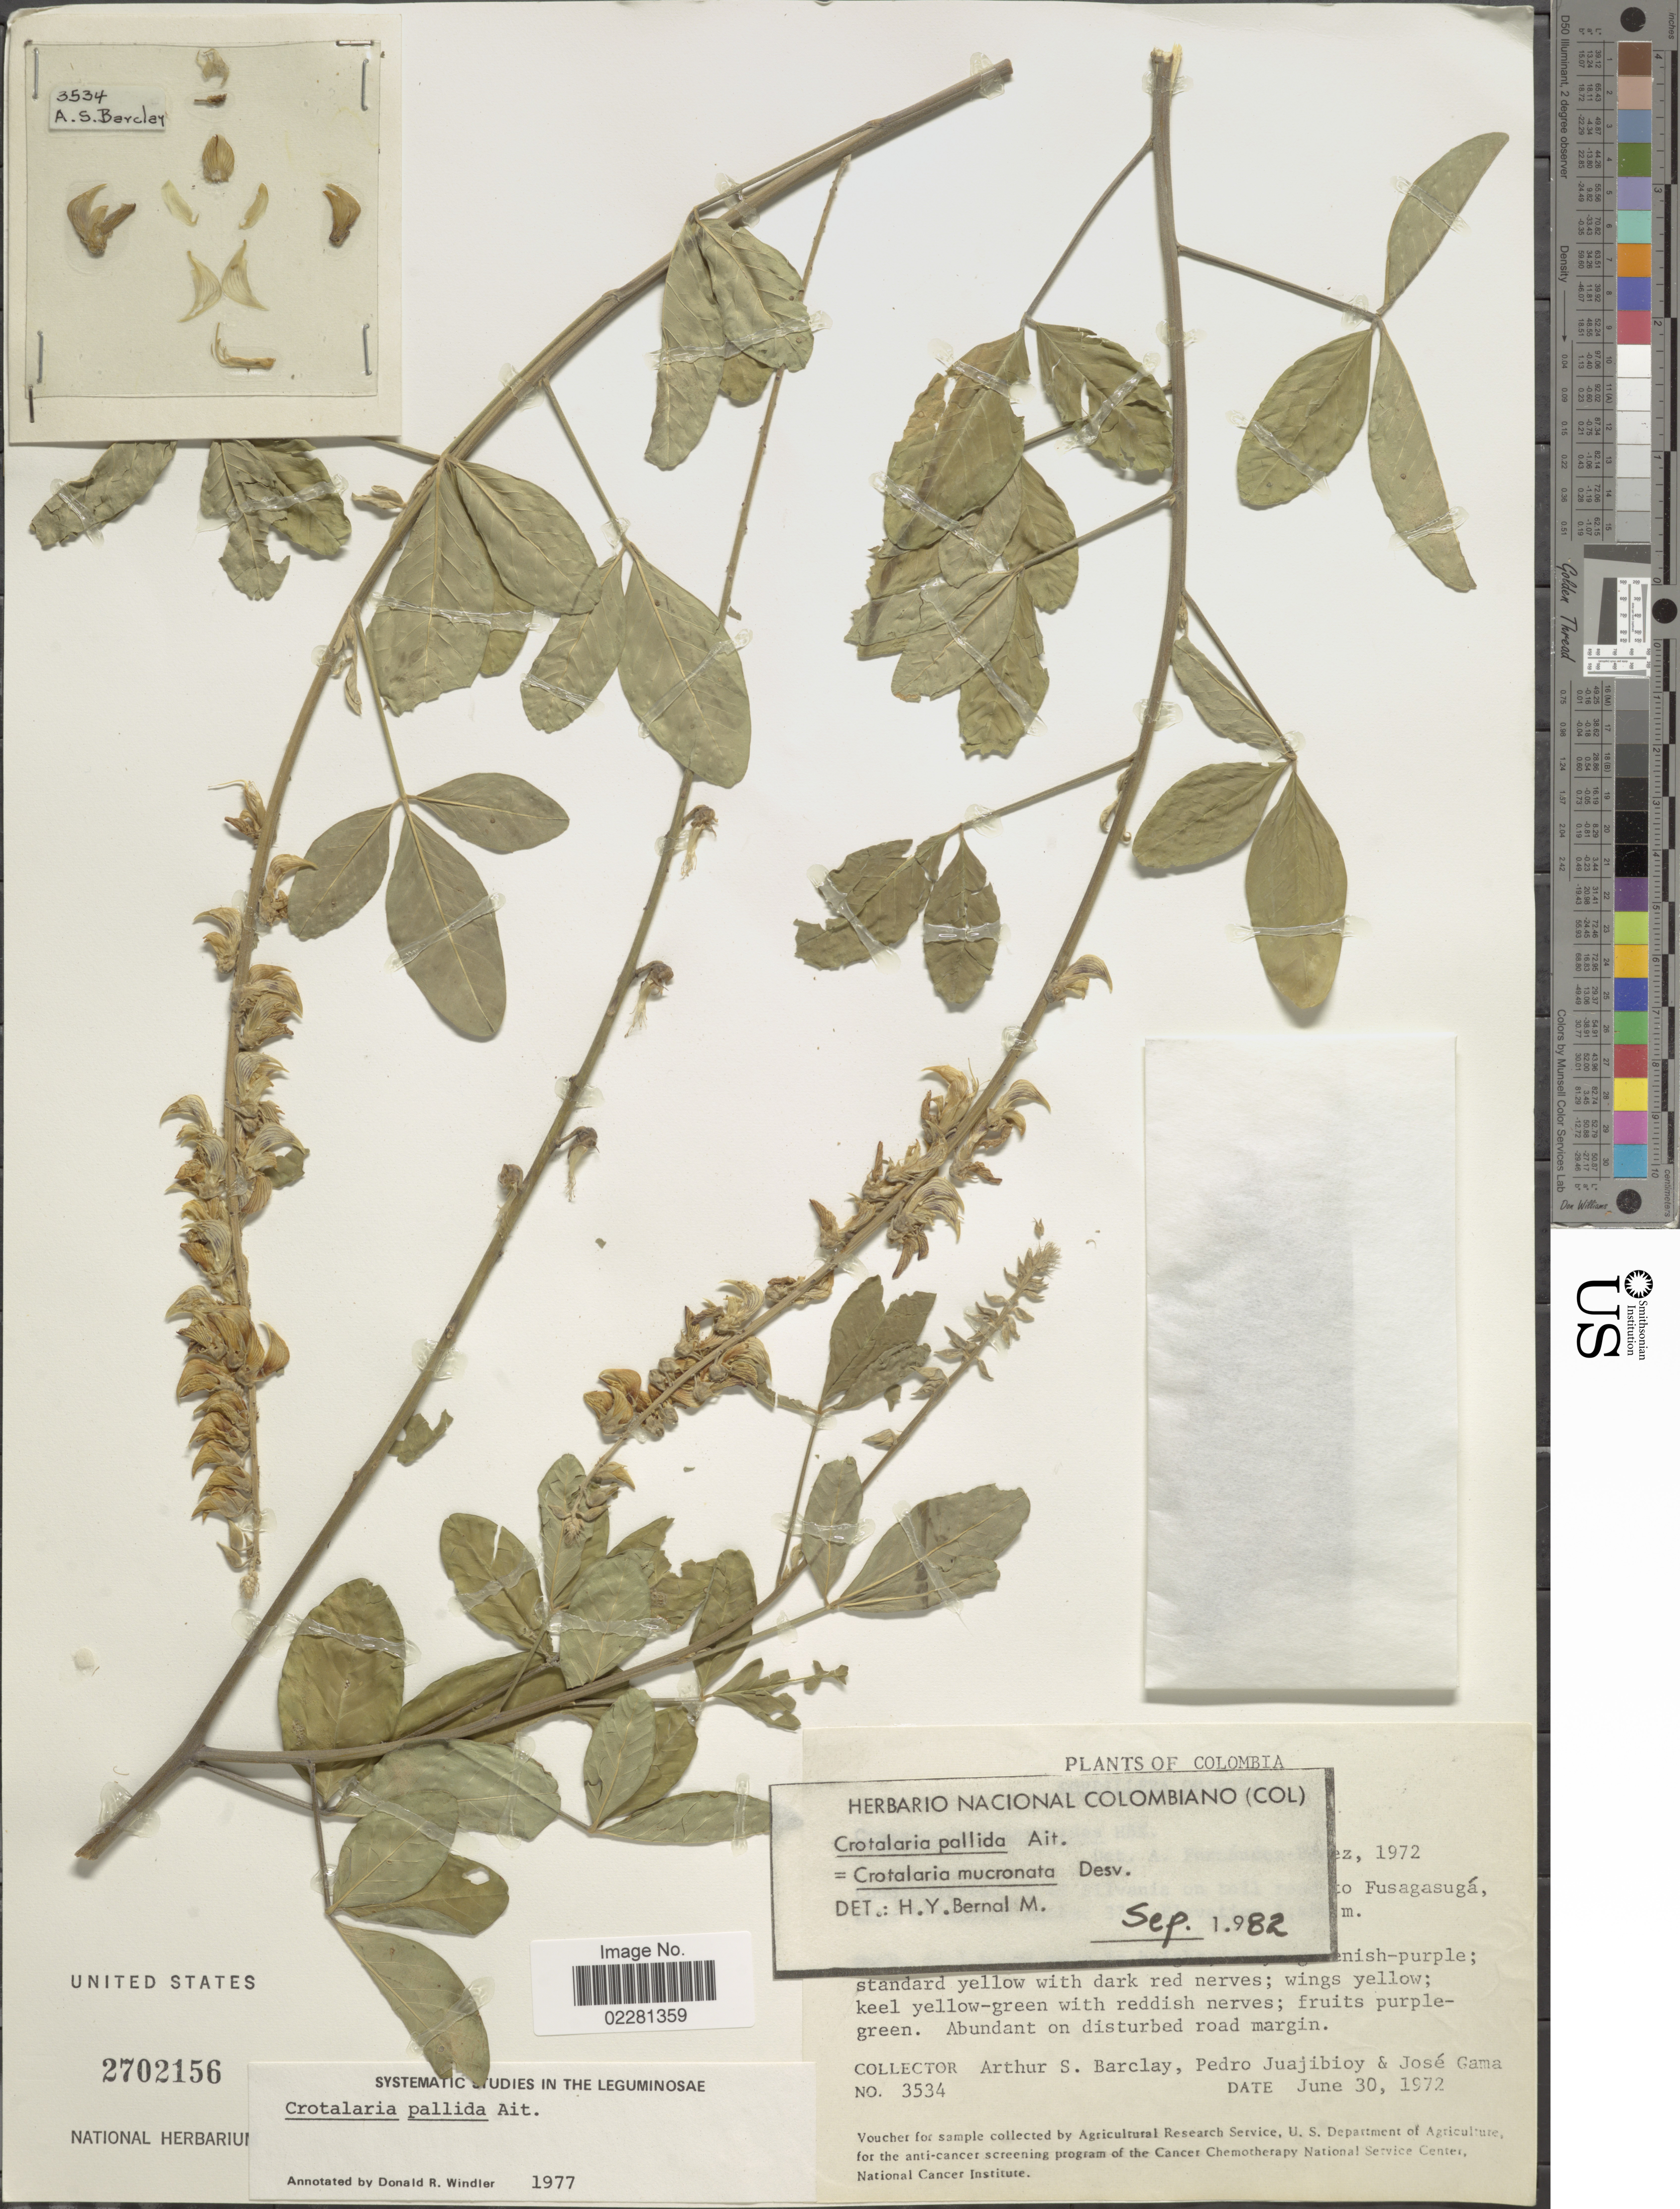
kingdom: Plantae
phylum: Tracheophyta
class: Magnoliopsida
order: Fabales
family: Fabaceae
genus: Crotalaria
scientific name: Crotalaria pallida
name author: Aiton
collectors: A. S. Barclay, P. Juajibioy & J. Gama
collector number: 3534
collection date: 1972-06-30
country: Colombia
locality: [illegible text] Fusagasuga [illegible text]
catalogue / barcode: US 2702156